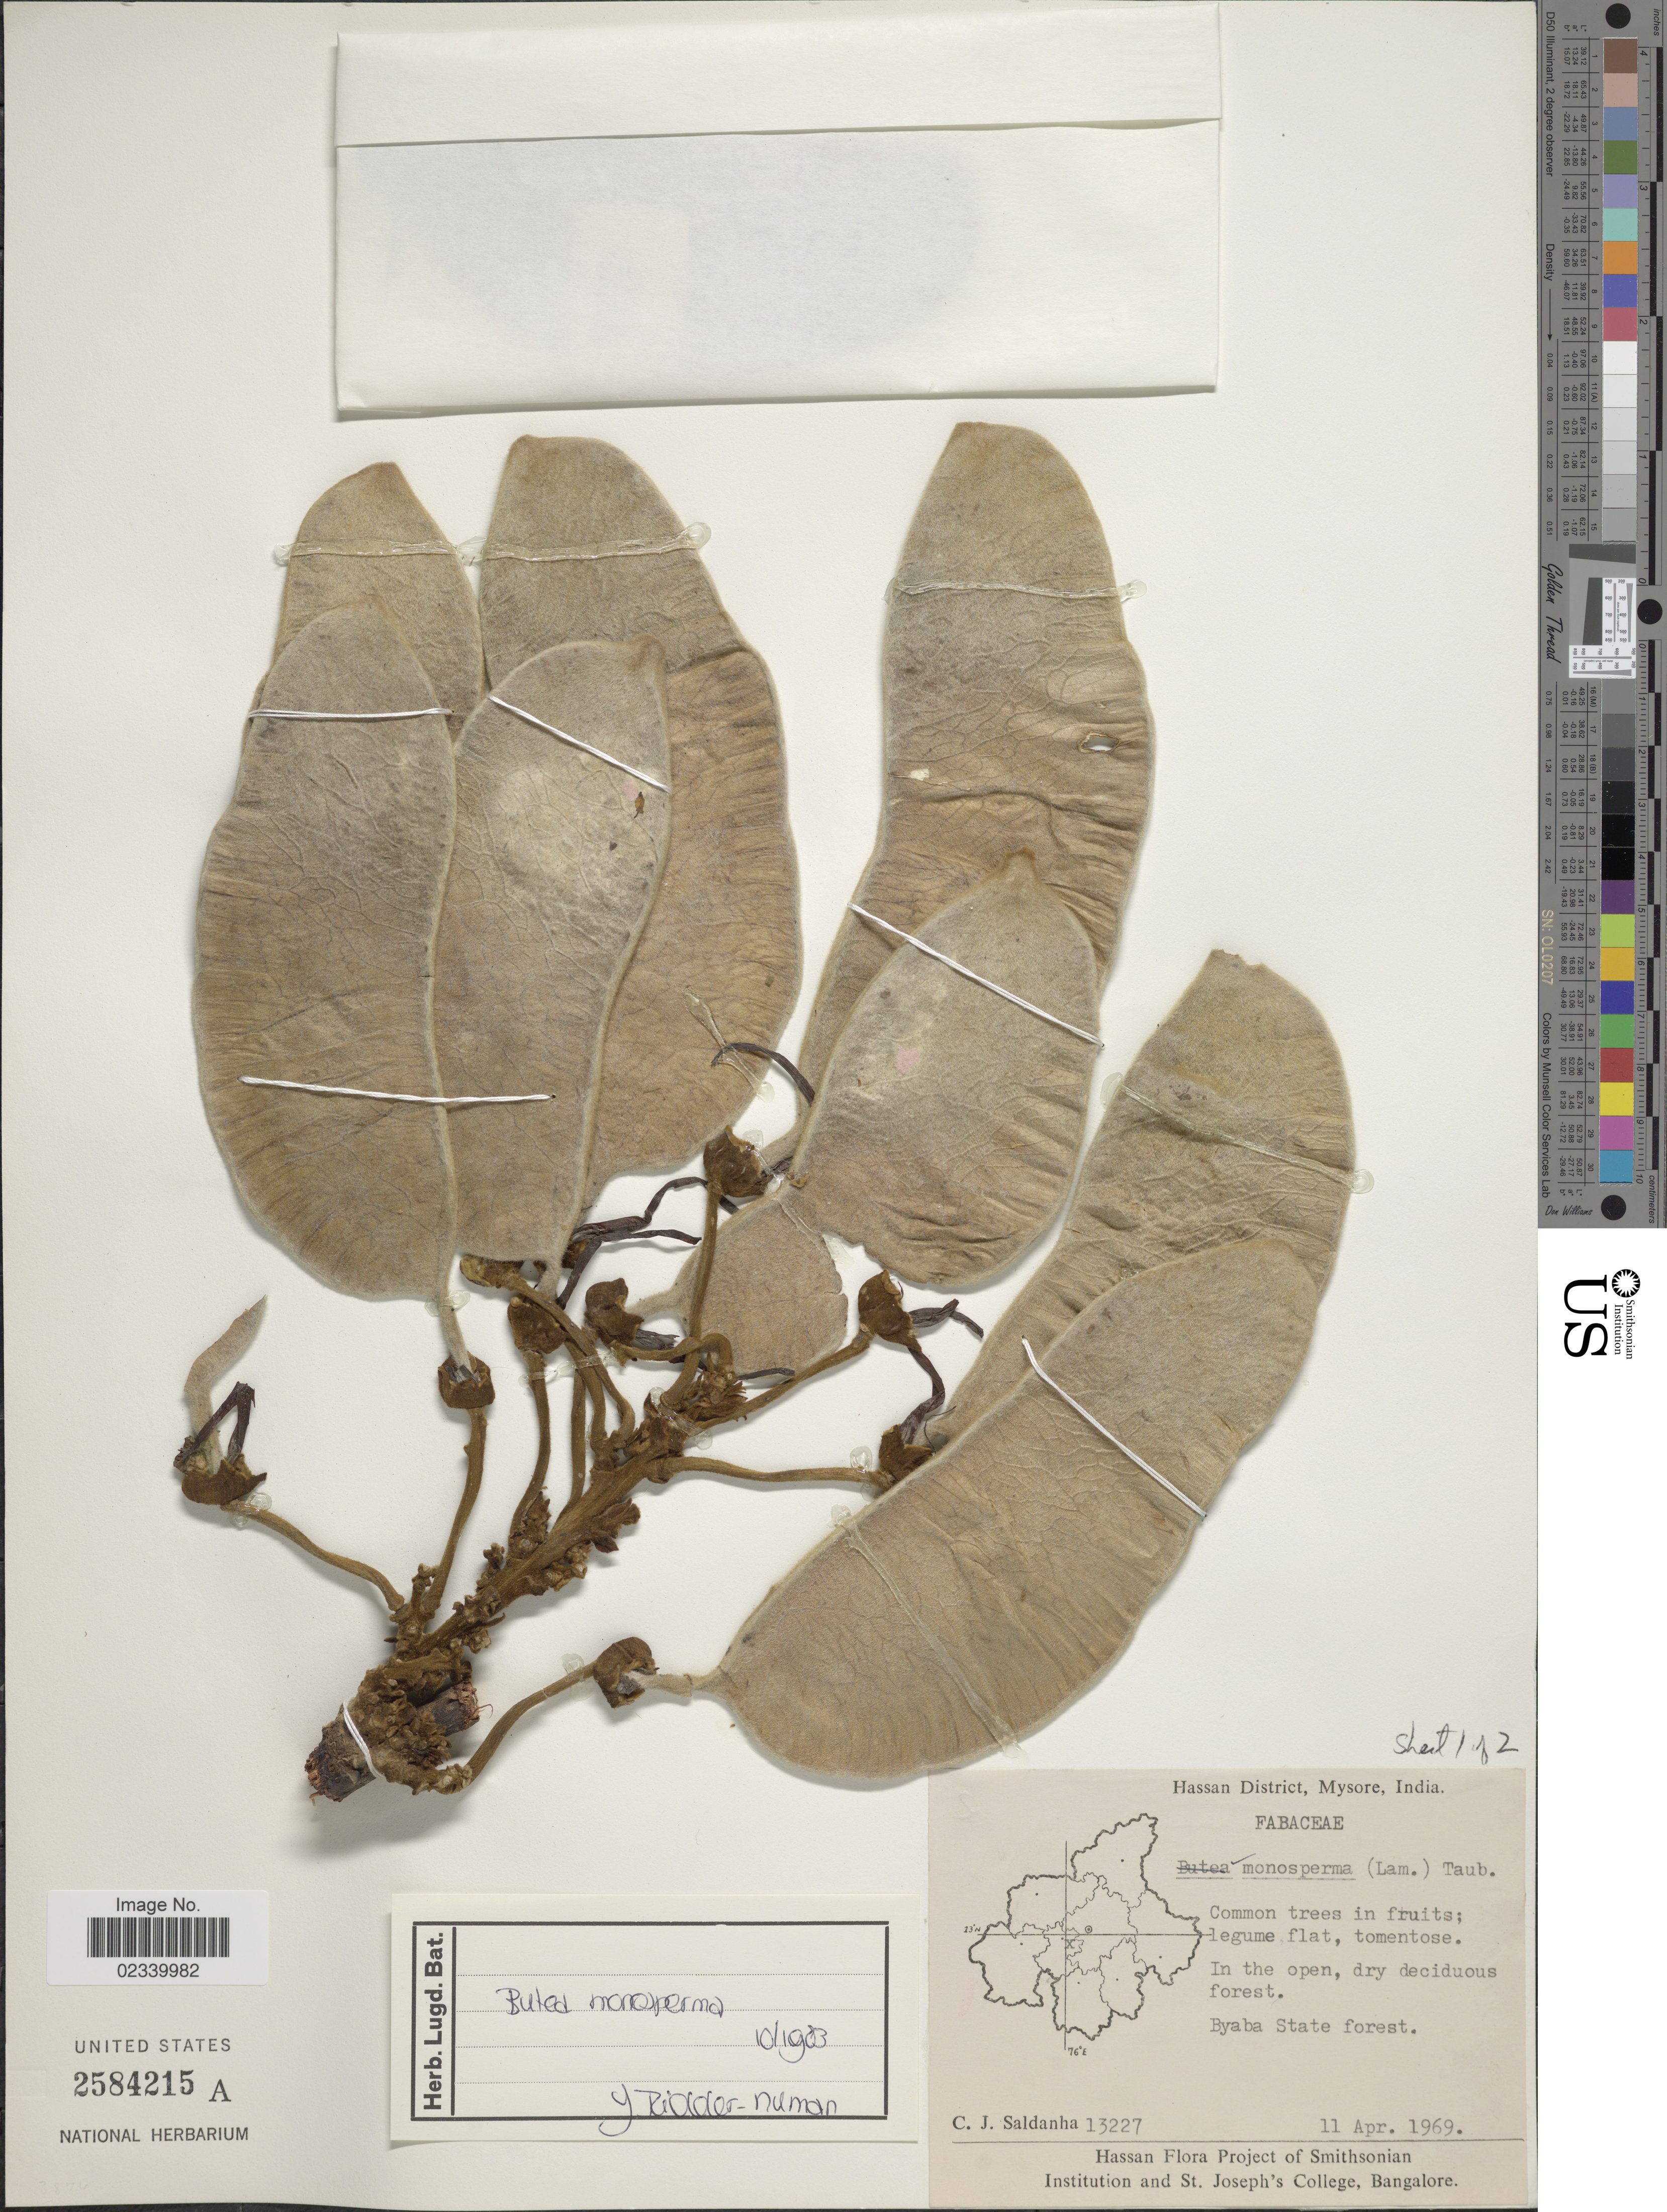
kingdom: Plantae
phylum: Tracheophyta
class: Magnoliopsida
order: Fabales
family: Fabaceae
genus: Butea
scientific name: Butea monosperma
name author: (Lam.) Taub.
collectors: C. J. Saldanha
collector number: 13227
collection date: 1969-04-11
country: India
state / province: Karnataka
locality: Hassan District, Mysore, In the open, dry deciduous forest, Byaba State Forest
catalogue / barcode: US 2584215A